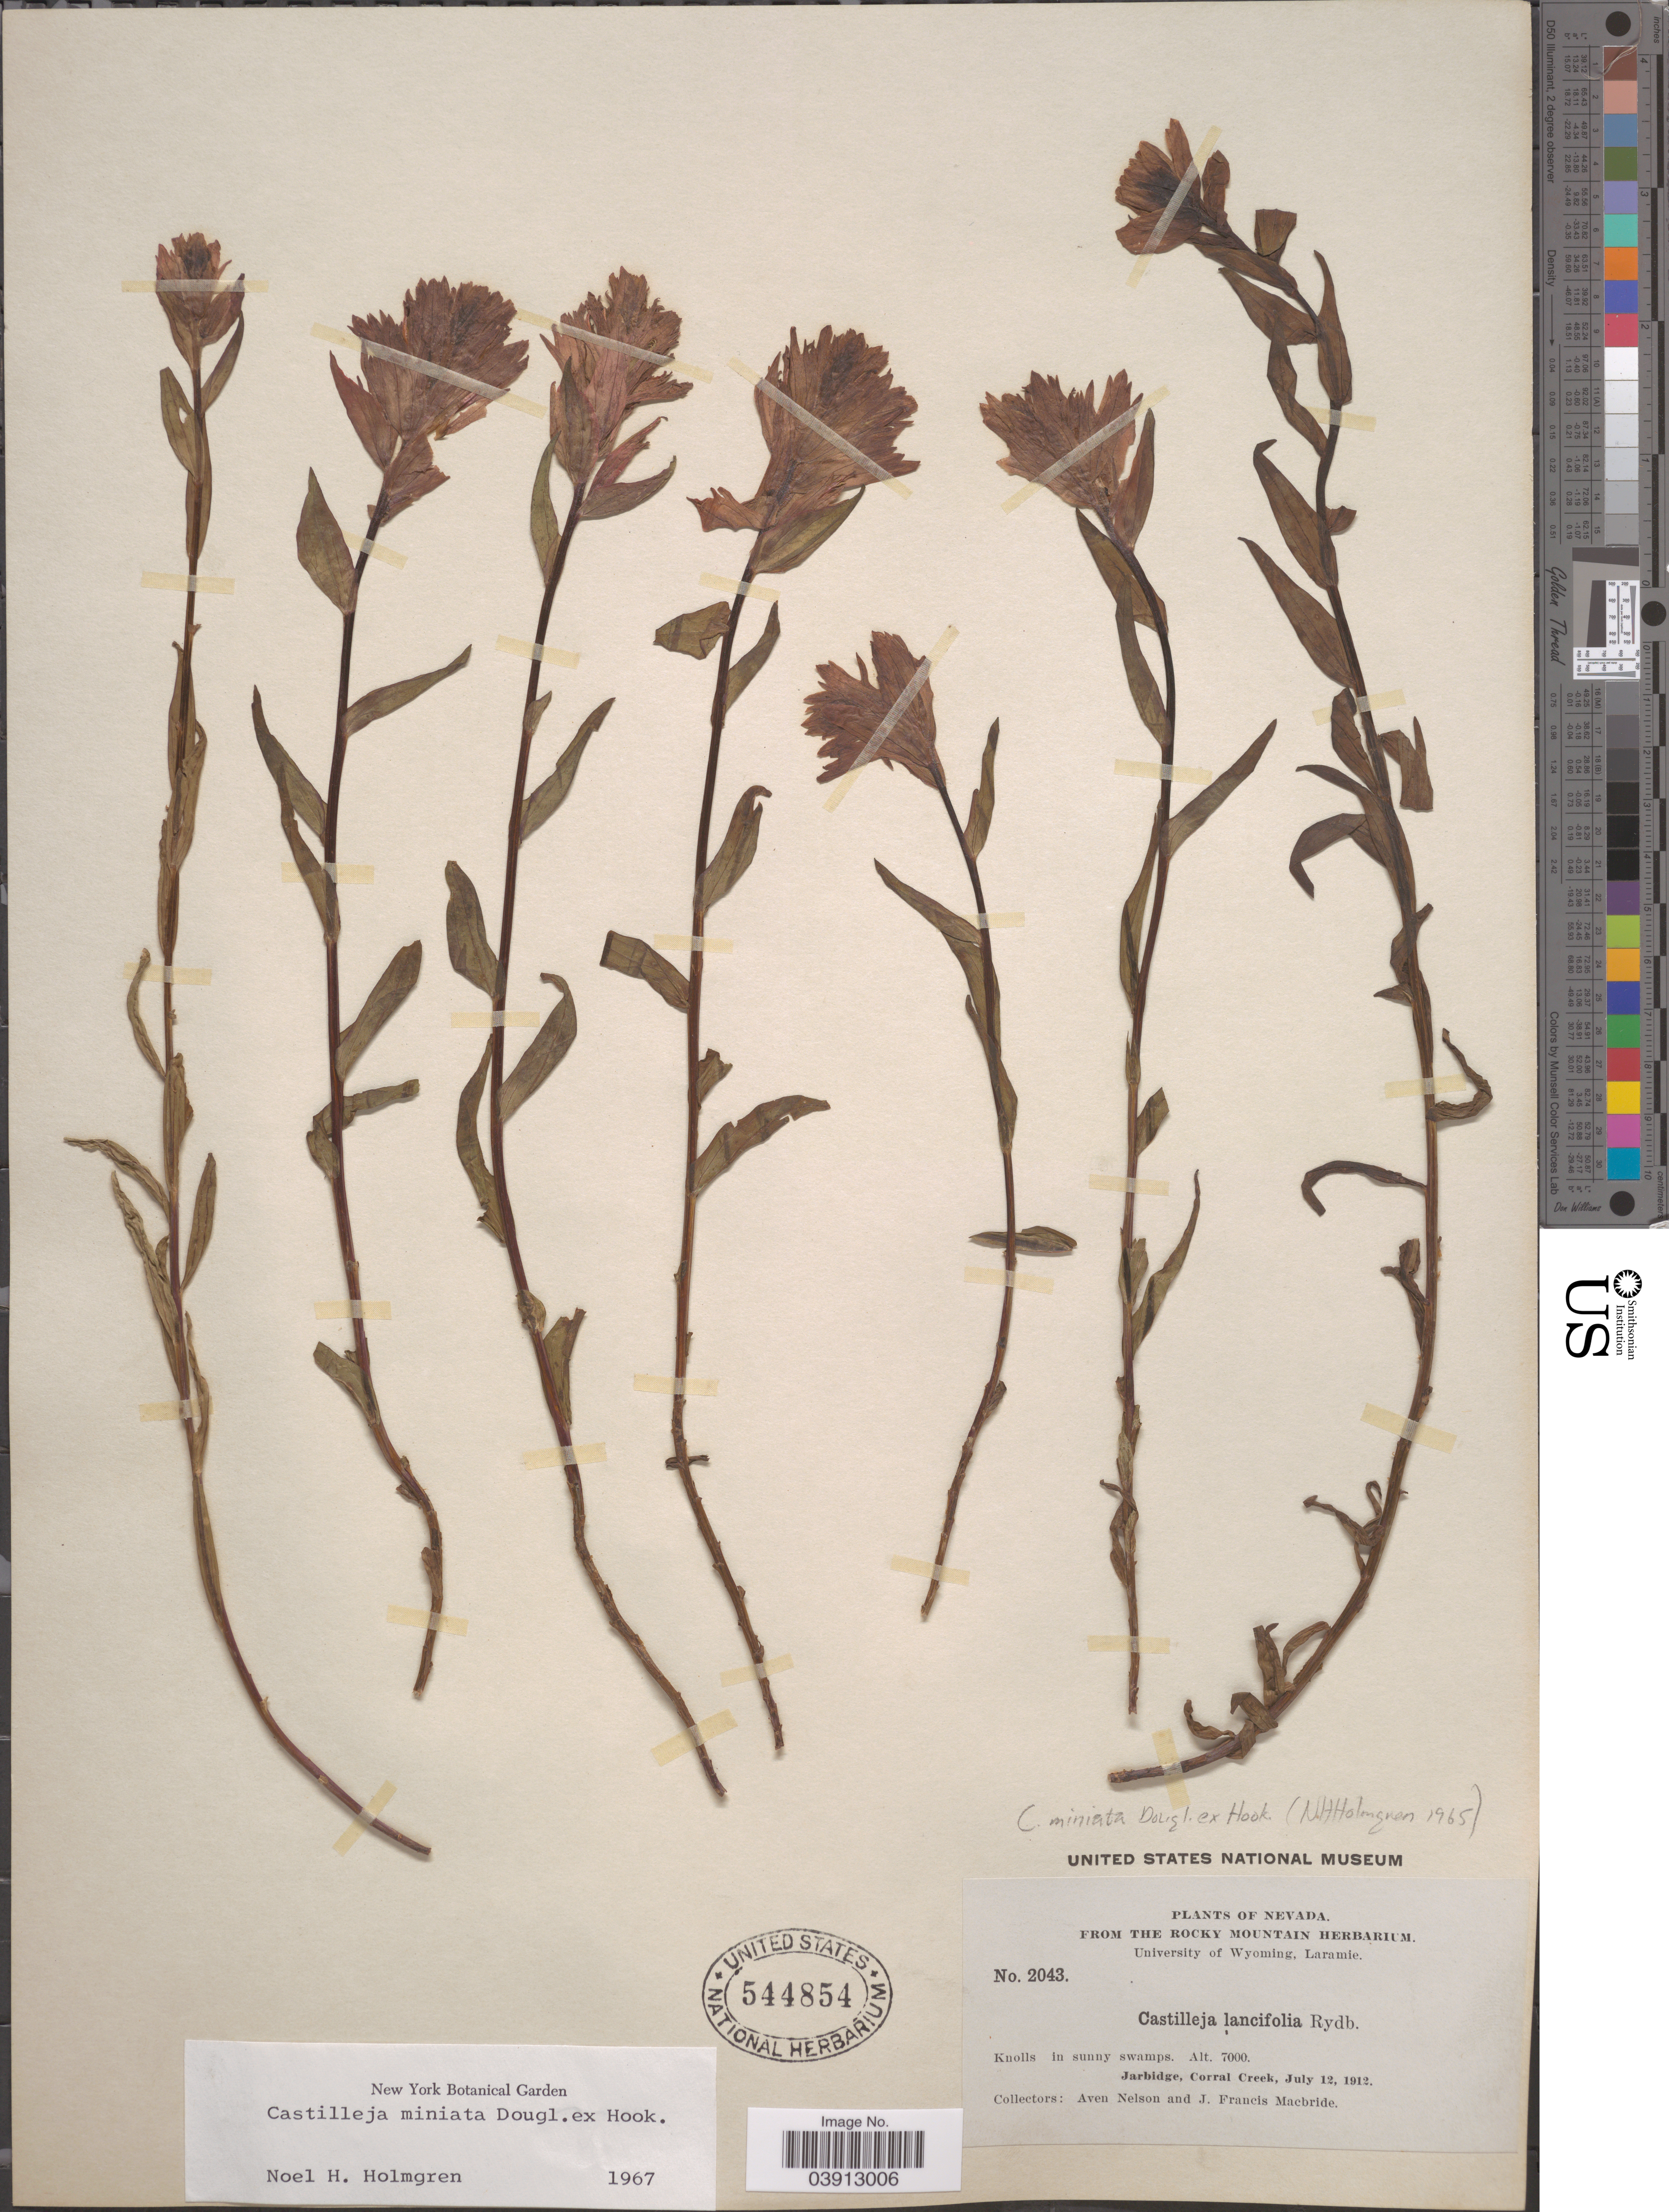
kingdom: Plantae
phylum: Tracheophyta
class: Magnoliopsida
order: Lamiales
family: Orobanchaceae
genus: Castilleja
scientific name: Castilleja miniata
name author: Douglas ex Hook.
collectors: A. Nelson & J. F. Macbride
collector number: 2043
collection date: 1912-07-12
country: United States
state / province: Nevada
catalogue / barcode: US 544854